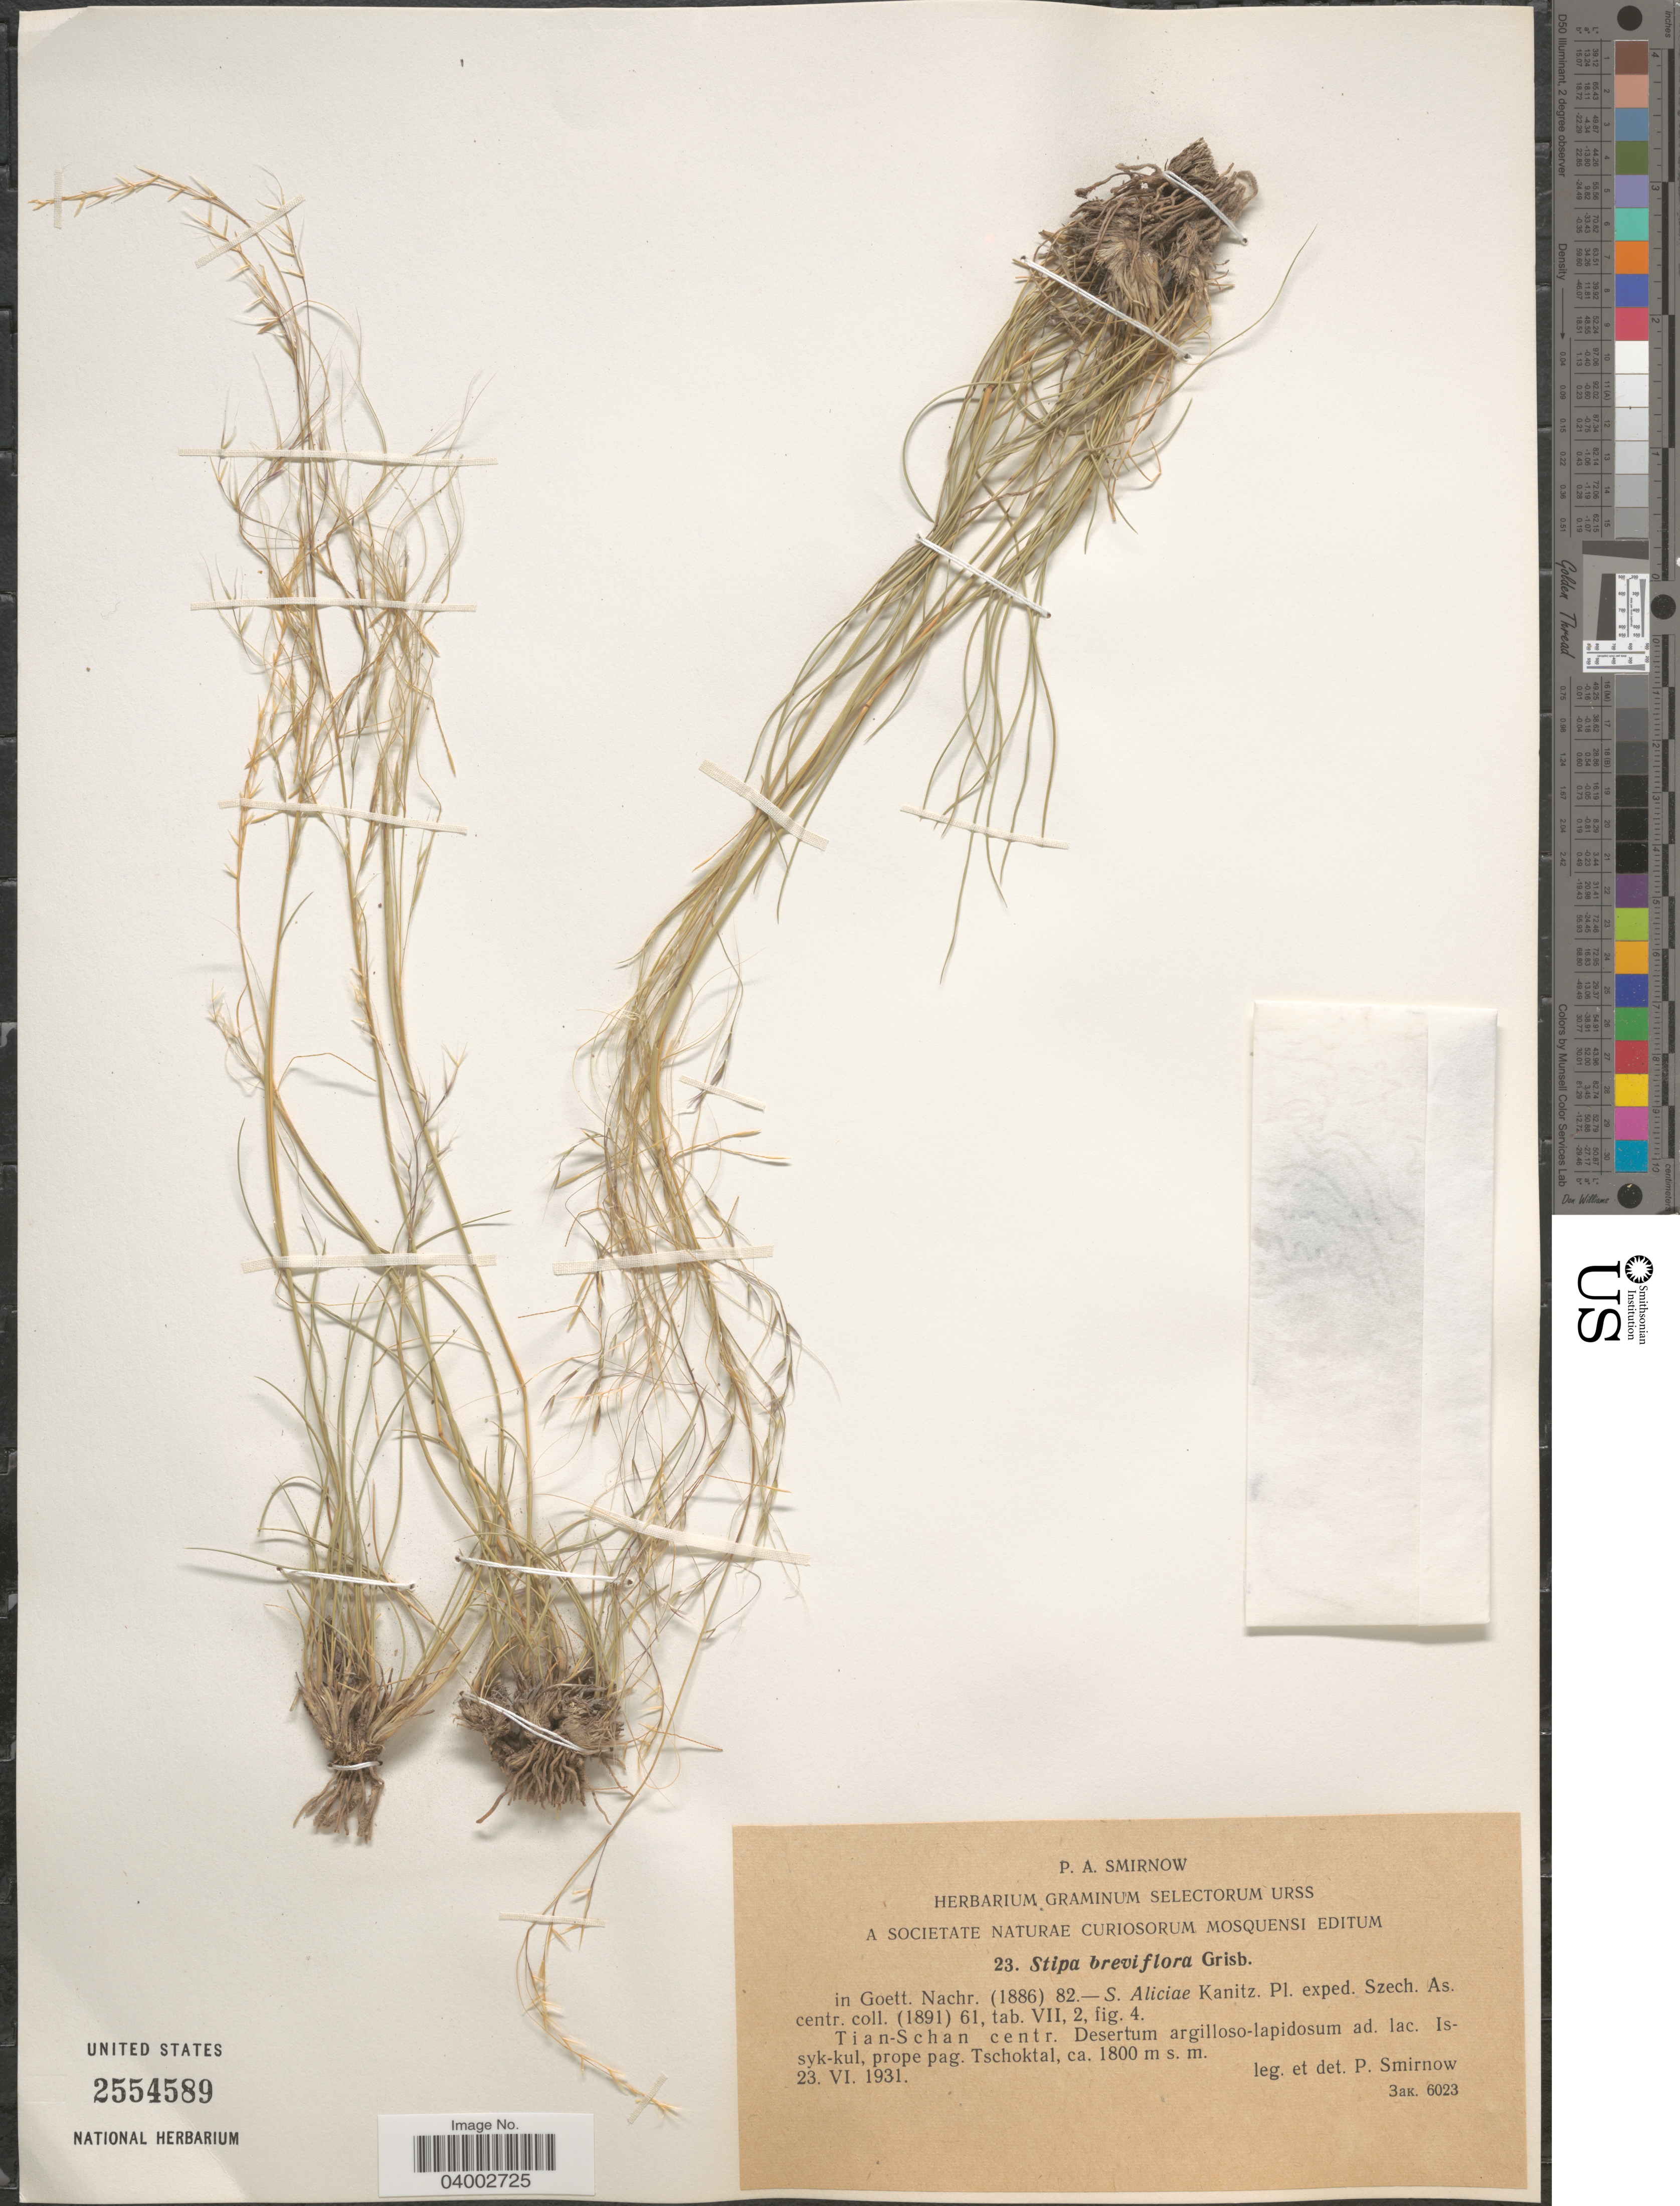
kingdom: Plantae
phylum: Tracheophyta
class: Liliopsida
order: Poales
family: Poaceae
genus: Stipa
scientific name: Stipa breviflora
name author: Griseb.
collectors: P. Smirnov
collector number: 23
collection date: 1931-06-23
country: Kyrgyzstan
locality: Tian-Schan centr. Desertum argilloso-lapidosum ad. lac. Issyk-kul, prope pag. Tschoktal.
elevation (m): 1800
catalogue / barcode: US 2554589